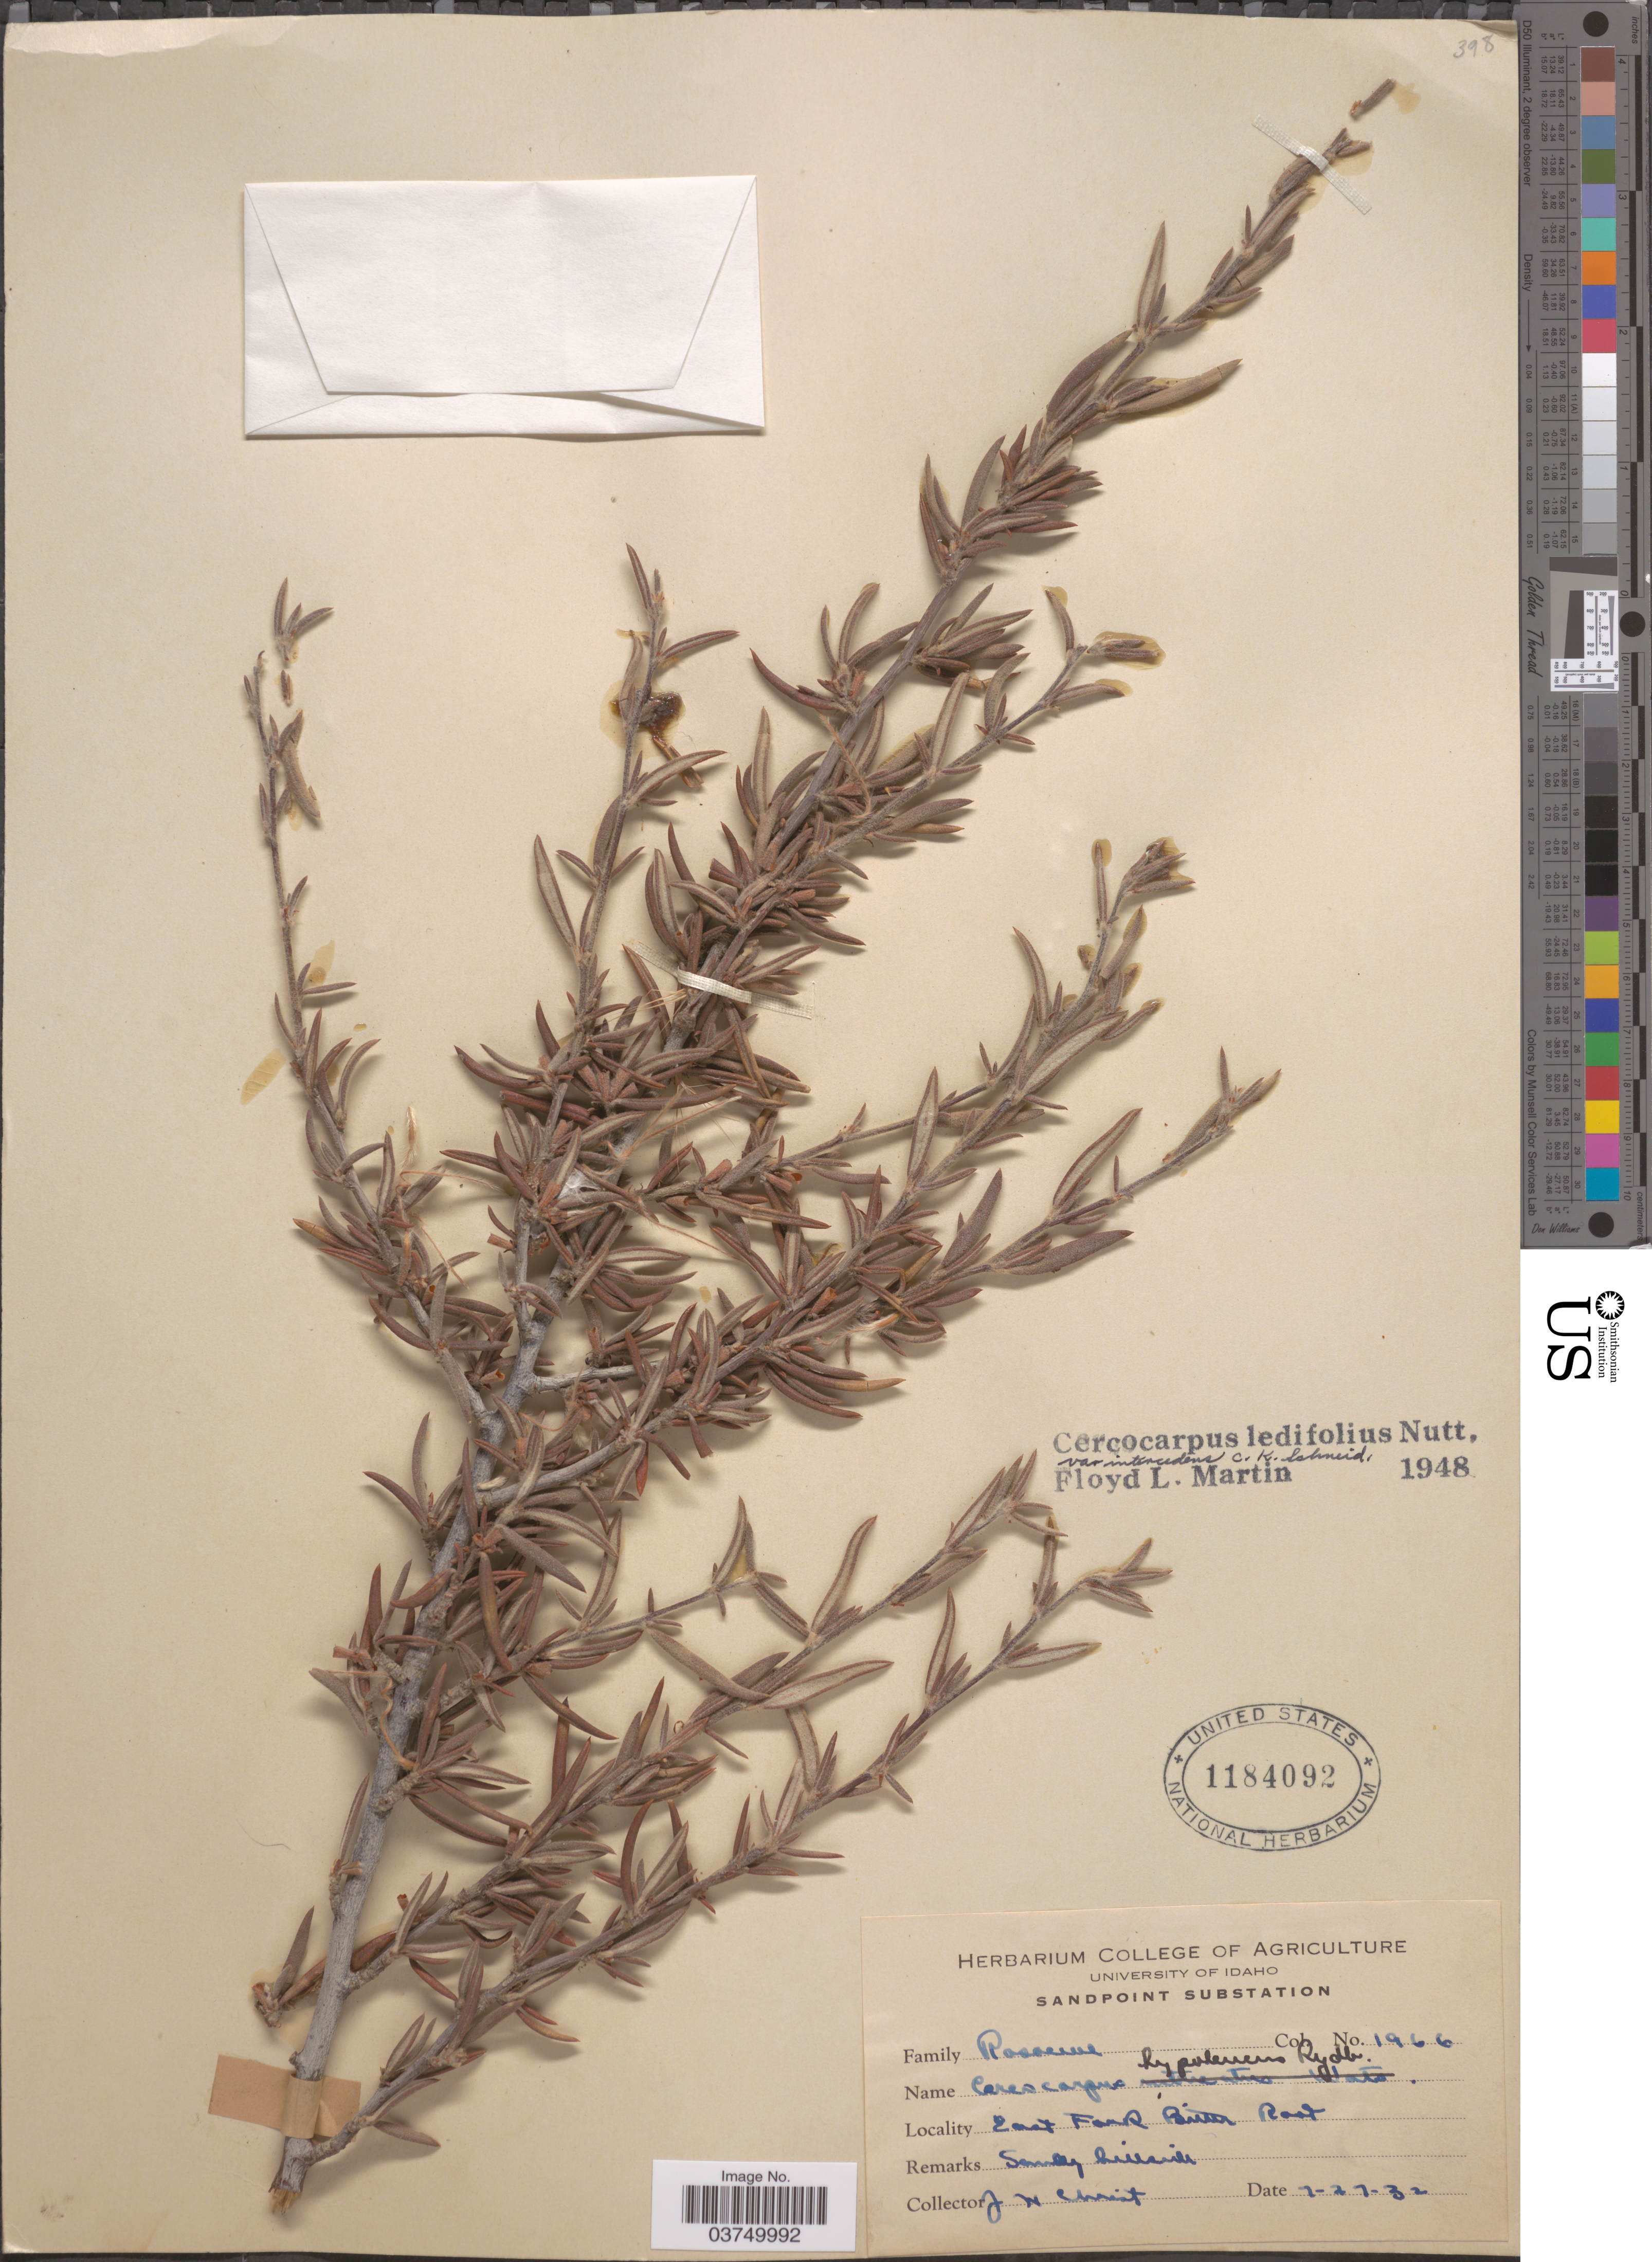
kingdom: Plantae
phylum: Tracheophyta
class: Magnoliopsida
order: Rosales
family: Rosaceae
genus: Cercocarpus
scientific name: Cercocarpus ledifolius var. intercedens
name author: C.K. Schneid.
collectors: J. H. Christ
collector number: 1966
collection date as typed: Transcribed d/m/y: 27/7/32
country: United States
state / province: Idaho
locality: East Fork River Road.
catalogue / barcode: US 1184092